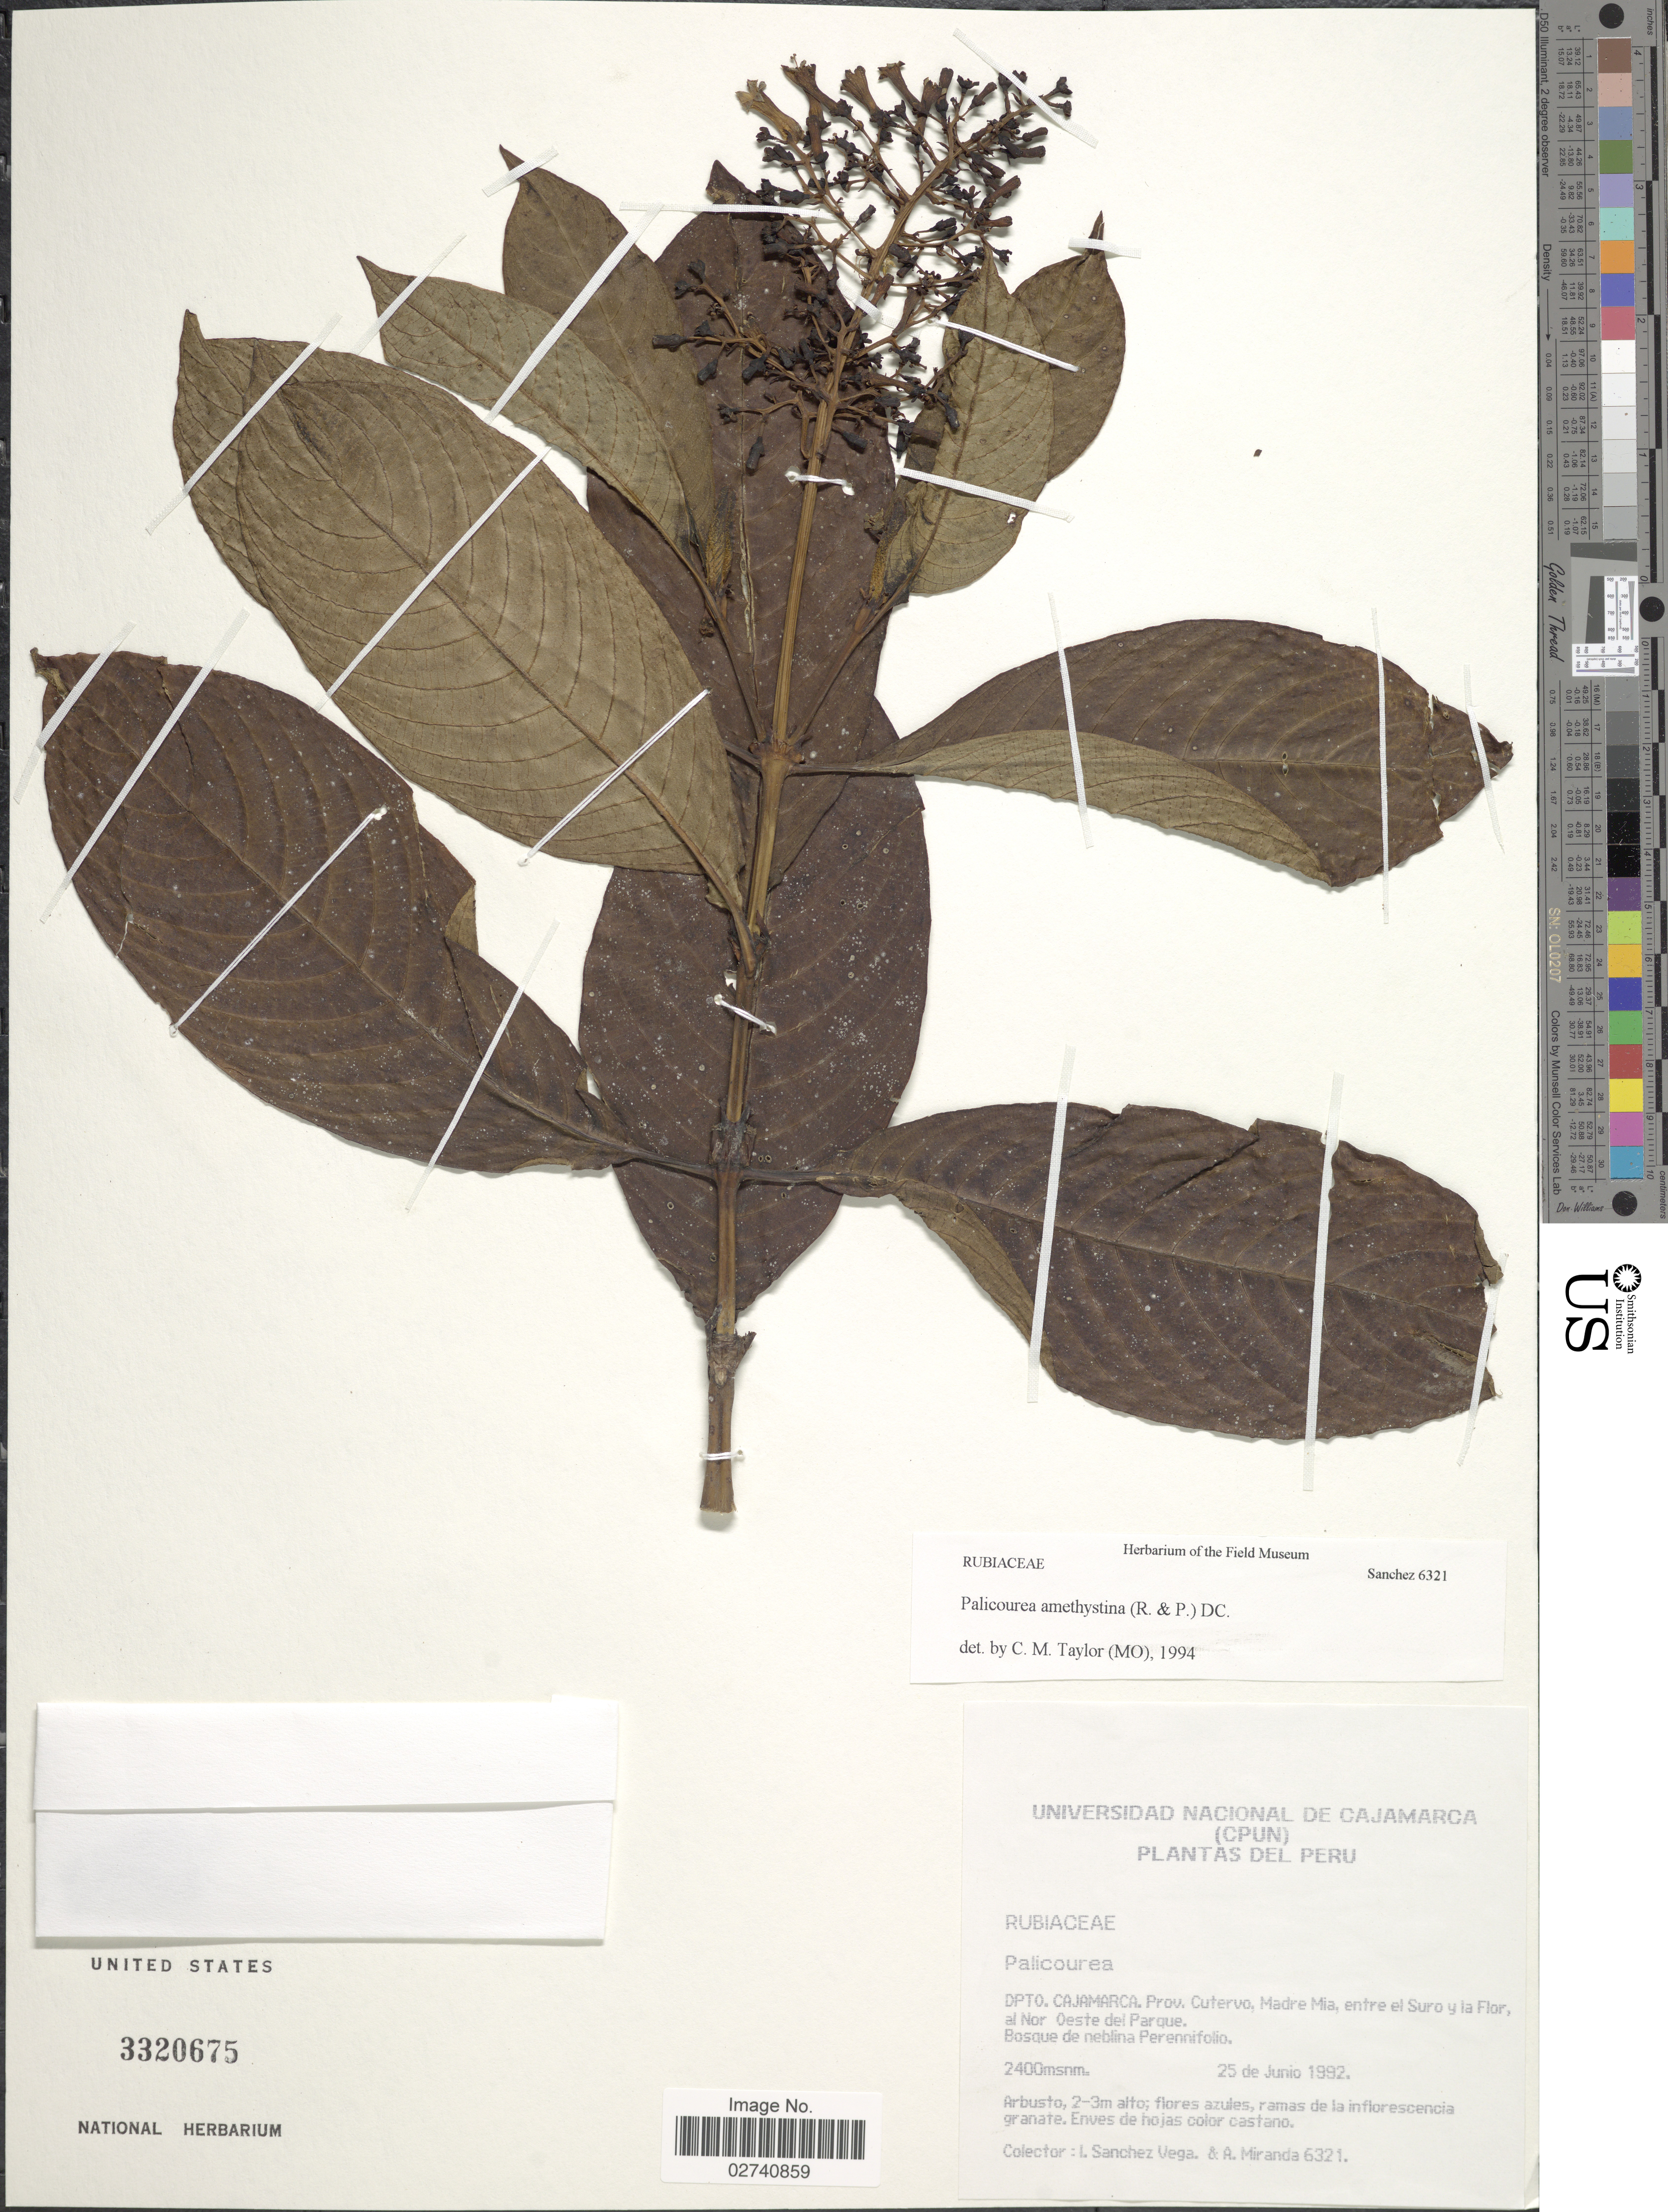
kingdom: Plantae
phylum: Tracheophyta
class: Magnoliopsida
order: Gentianales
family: Rubiaceae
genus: Palicourea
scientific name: Palicourea amethystina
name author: (Ruiz & Pav.) DC.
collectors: I. Sánchez Vega & A. Miranda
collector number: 6321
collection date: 1992-06-25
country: Peru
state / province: Cajamarca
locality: Prov. Cutervo, Madre Mia, entre el Suro y la Flor, al Nor Oeste del Parque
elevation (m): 2400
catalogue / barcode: US 3320675